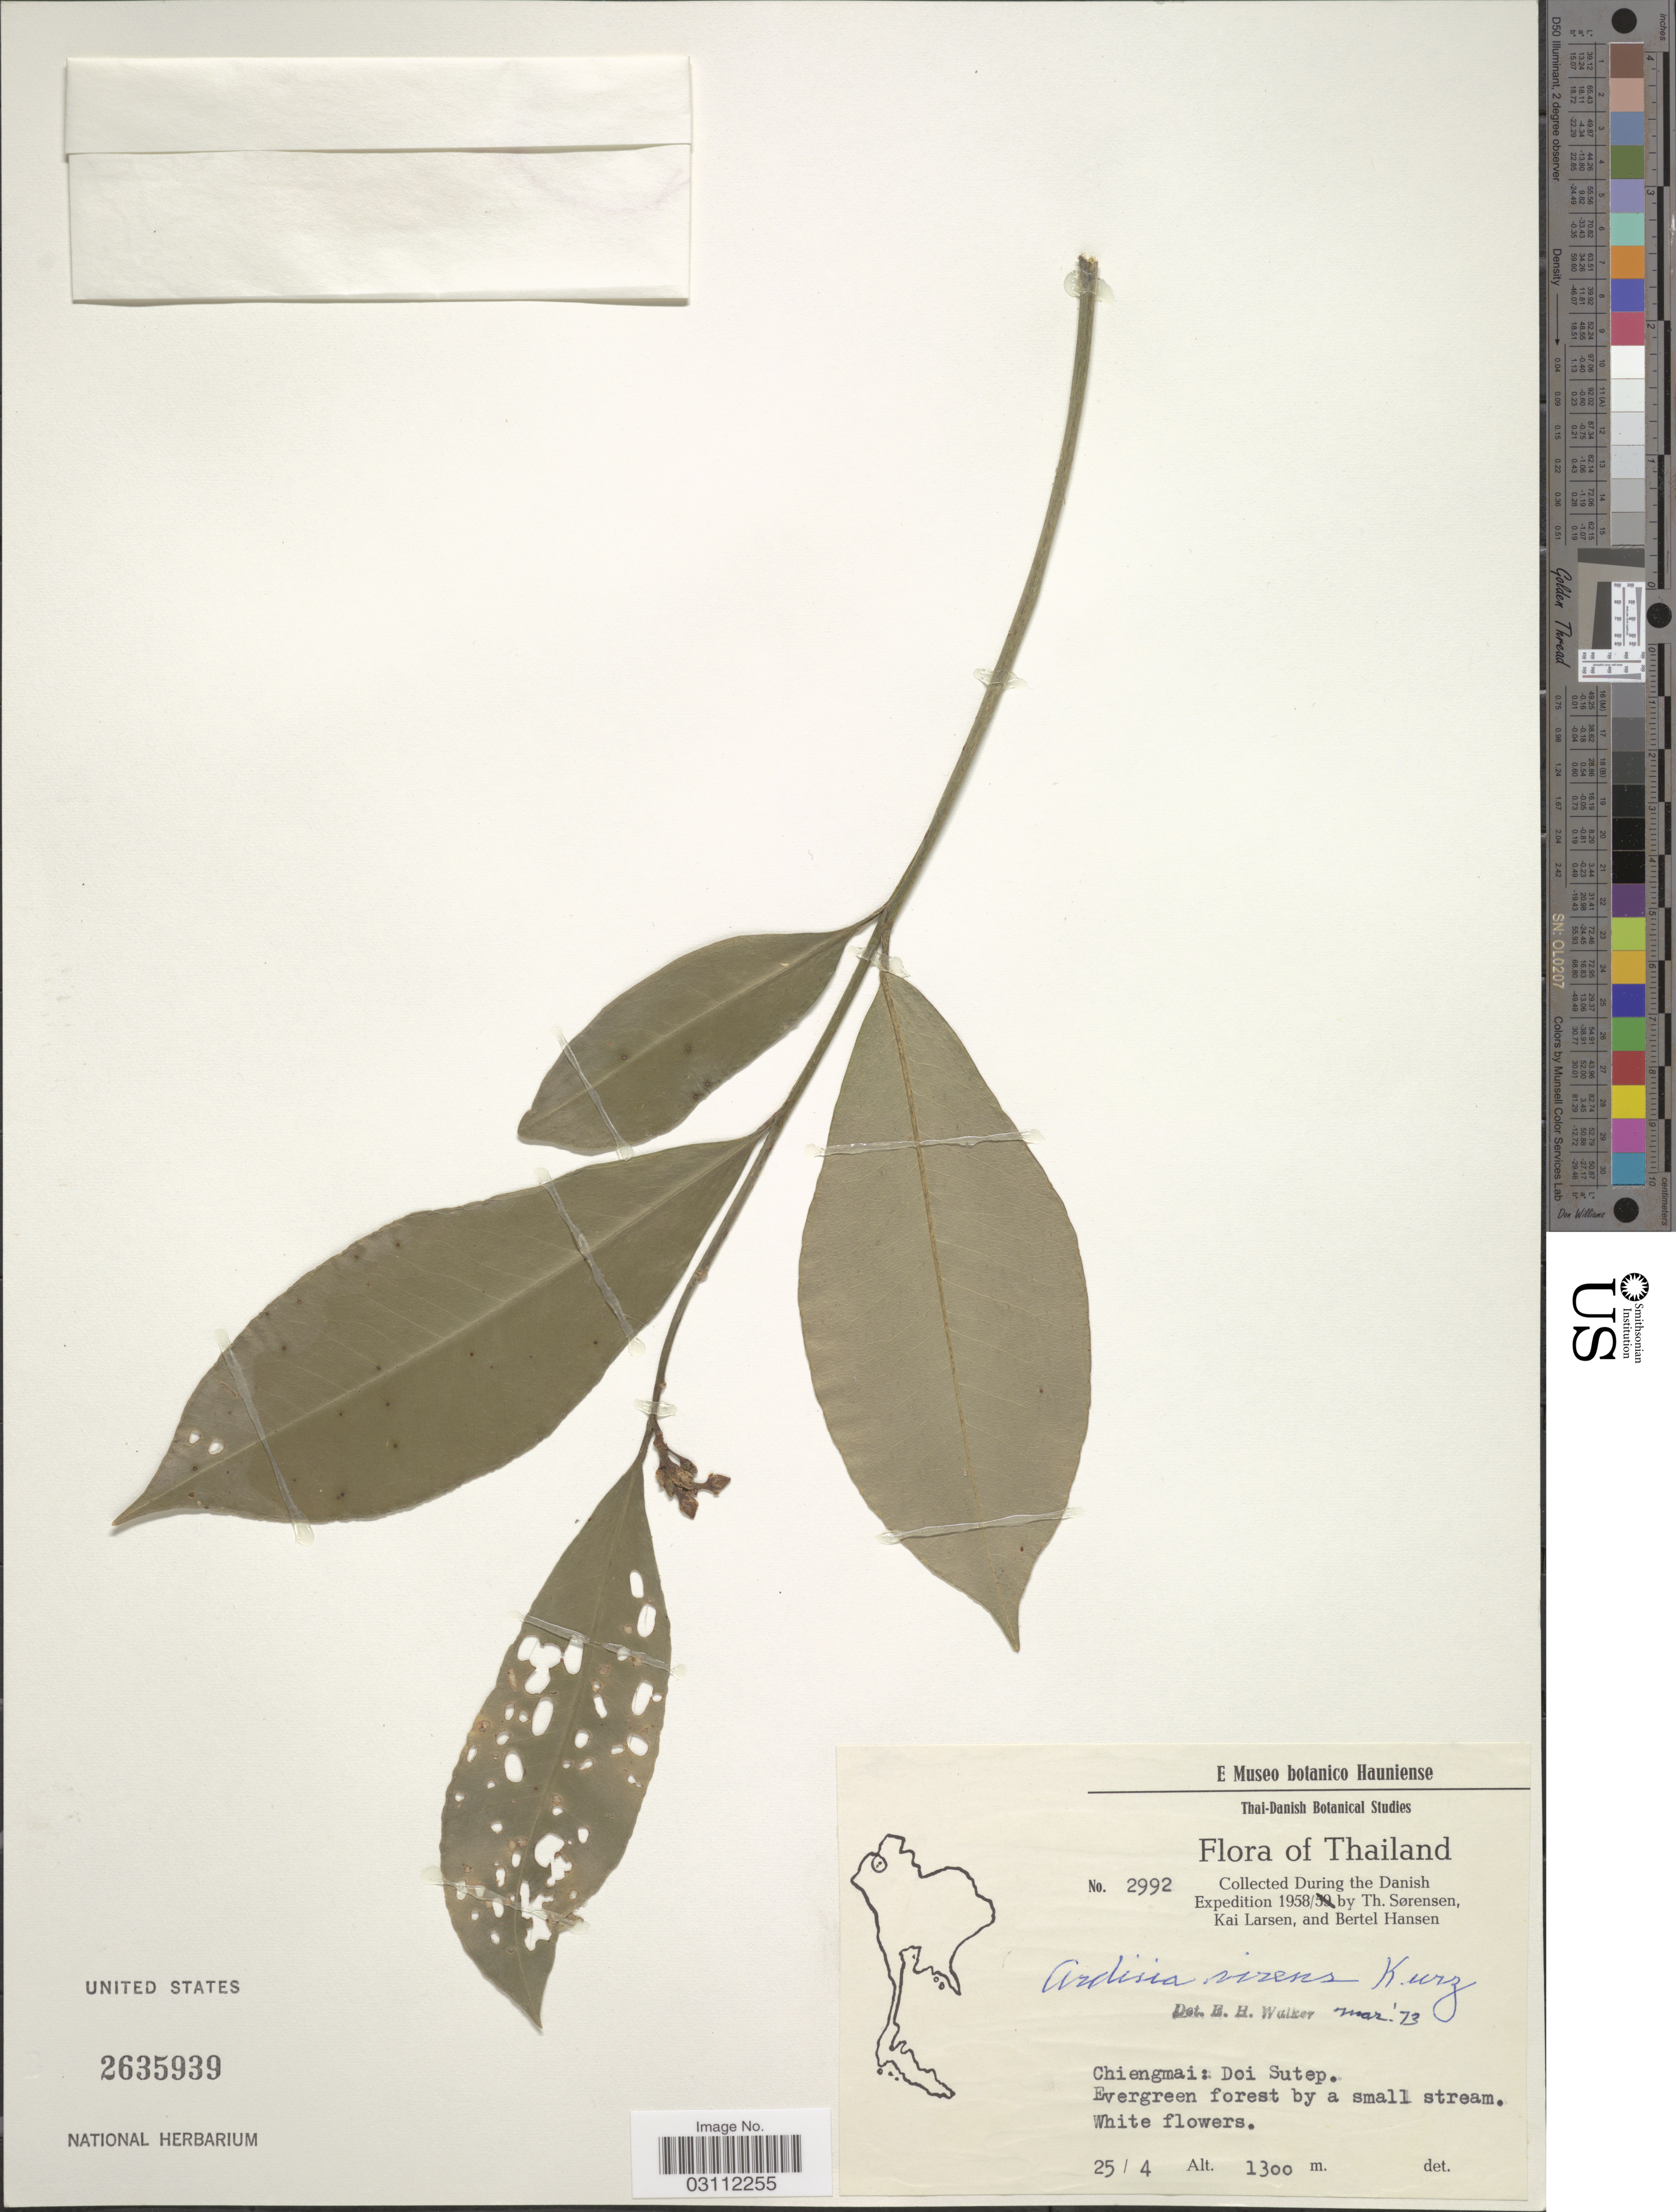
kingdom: Plantae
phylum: Tracheophyta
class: Magnoliopsida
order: Ericales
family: Primulaceae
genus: Ardisia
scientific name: Ardisia virens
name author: Kurz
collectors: T. Sorensen, K. Larsen & B. Hansen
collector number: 2992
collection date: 1958-04-25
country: Thailand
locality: Chiengmai: Doi Sutep.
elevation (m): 1300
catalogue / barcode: US 2635939